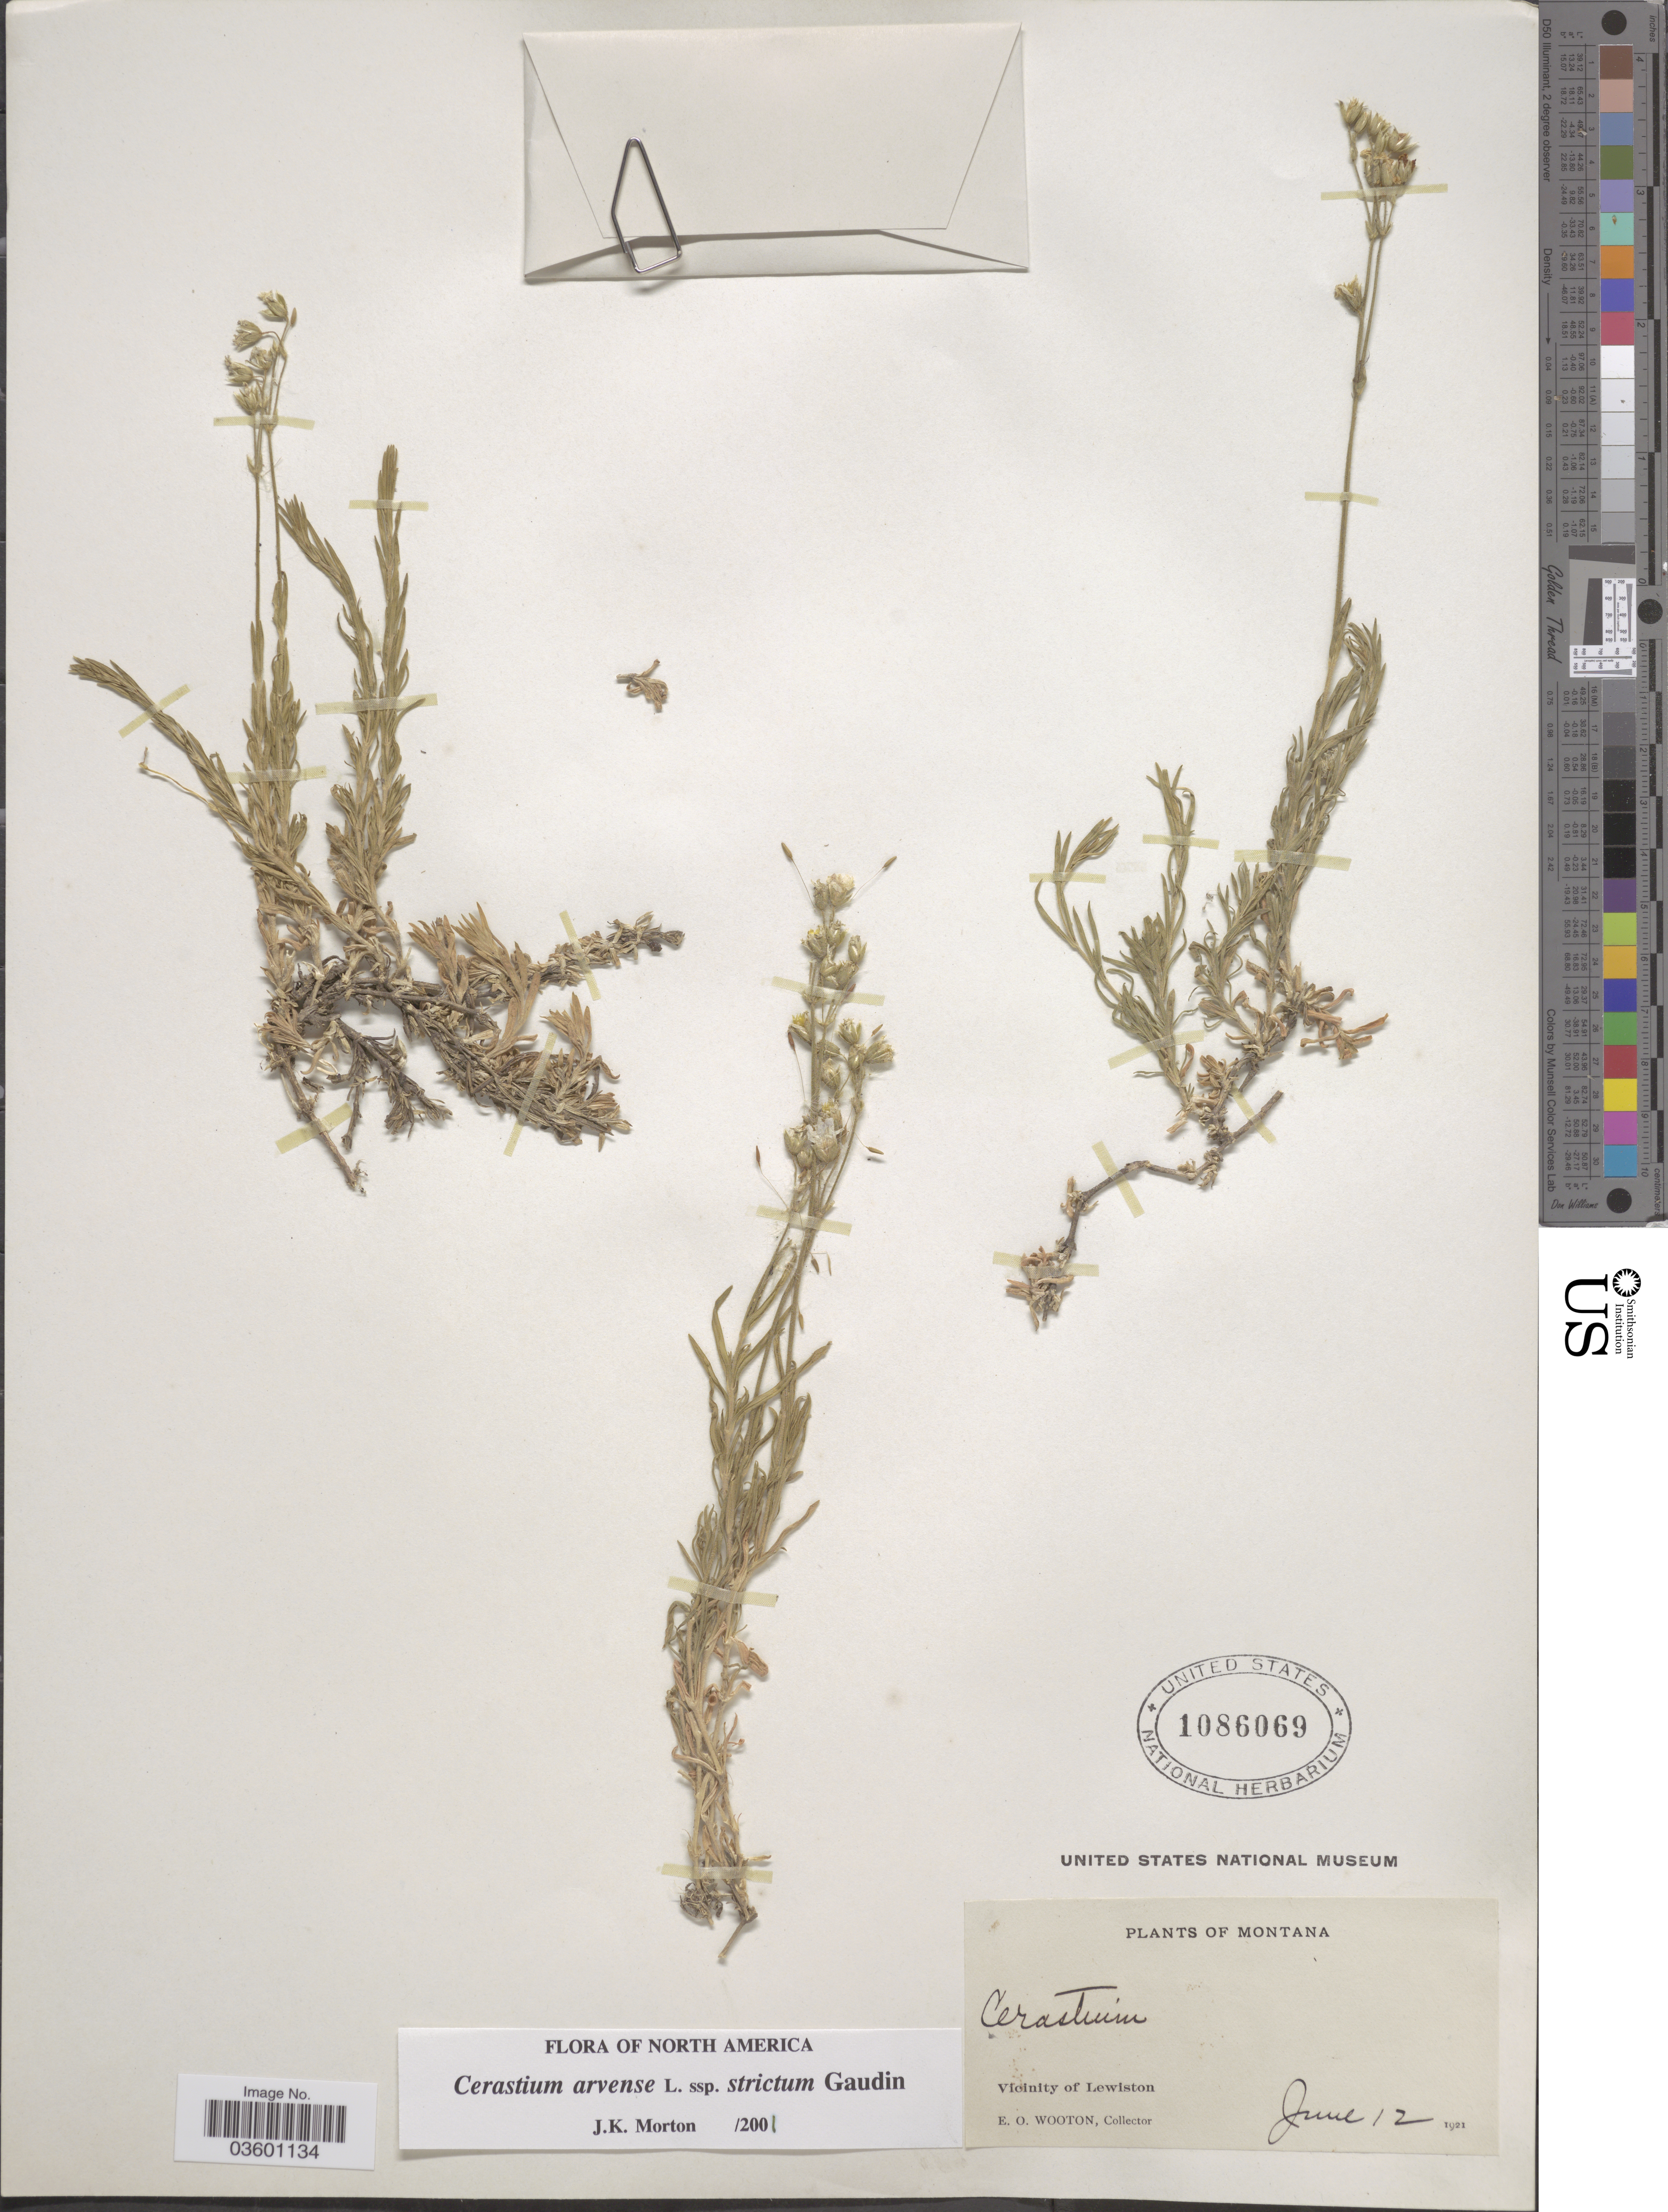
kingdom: Plantae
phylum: Tracheophyta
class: Magnoliopsida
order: Caryophyllales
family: Caryophyllaceae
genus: Cerastium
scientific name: Cerastium arvense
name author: L.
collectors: E. O. Wooton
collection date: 1921-06-12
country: United States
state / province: Montana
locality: Vicinity of Lewiston.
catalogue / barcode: US 1086069